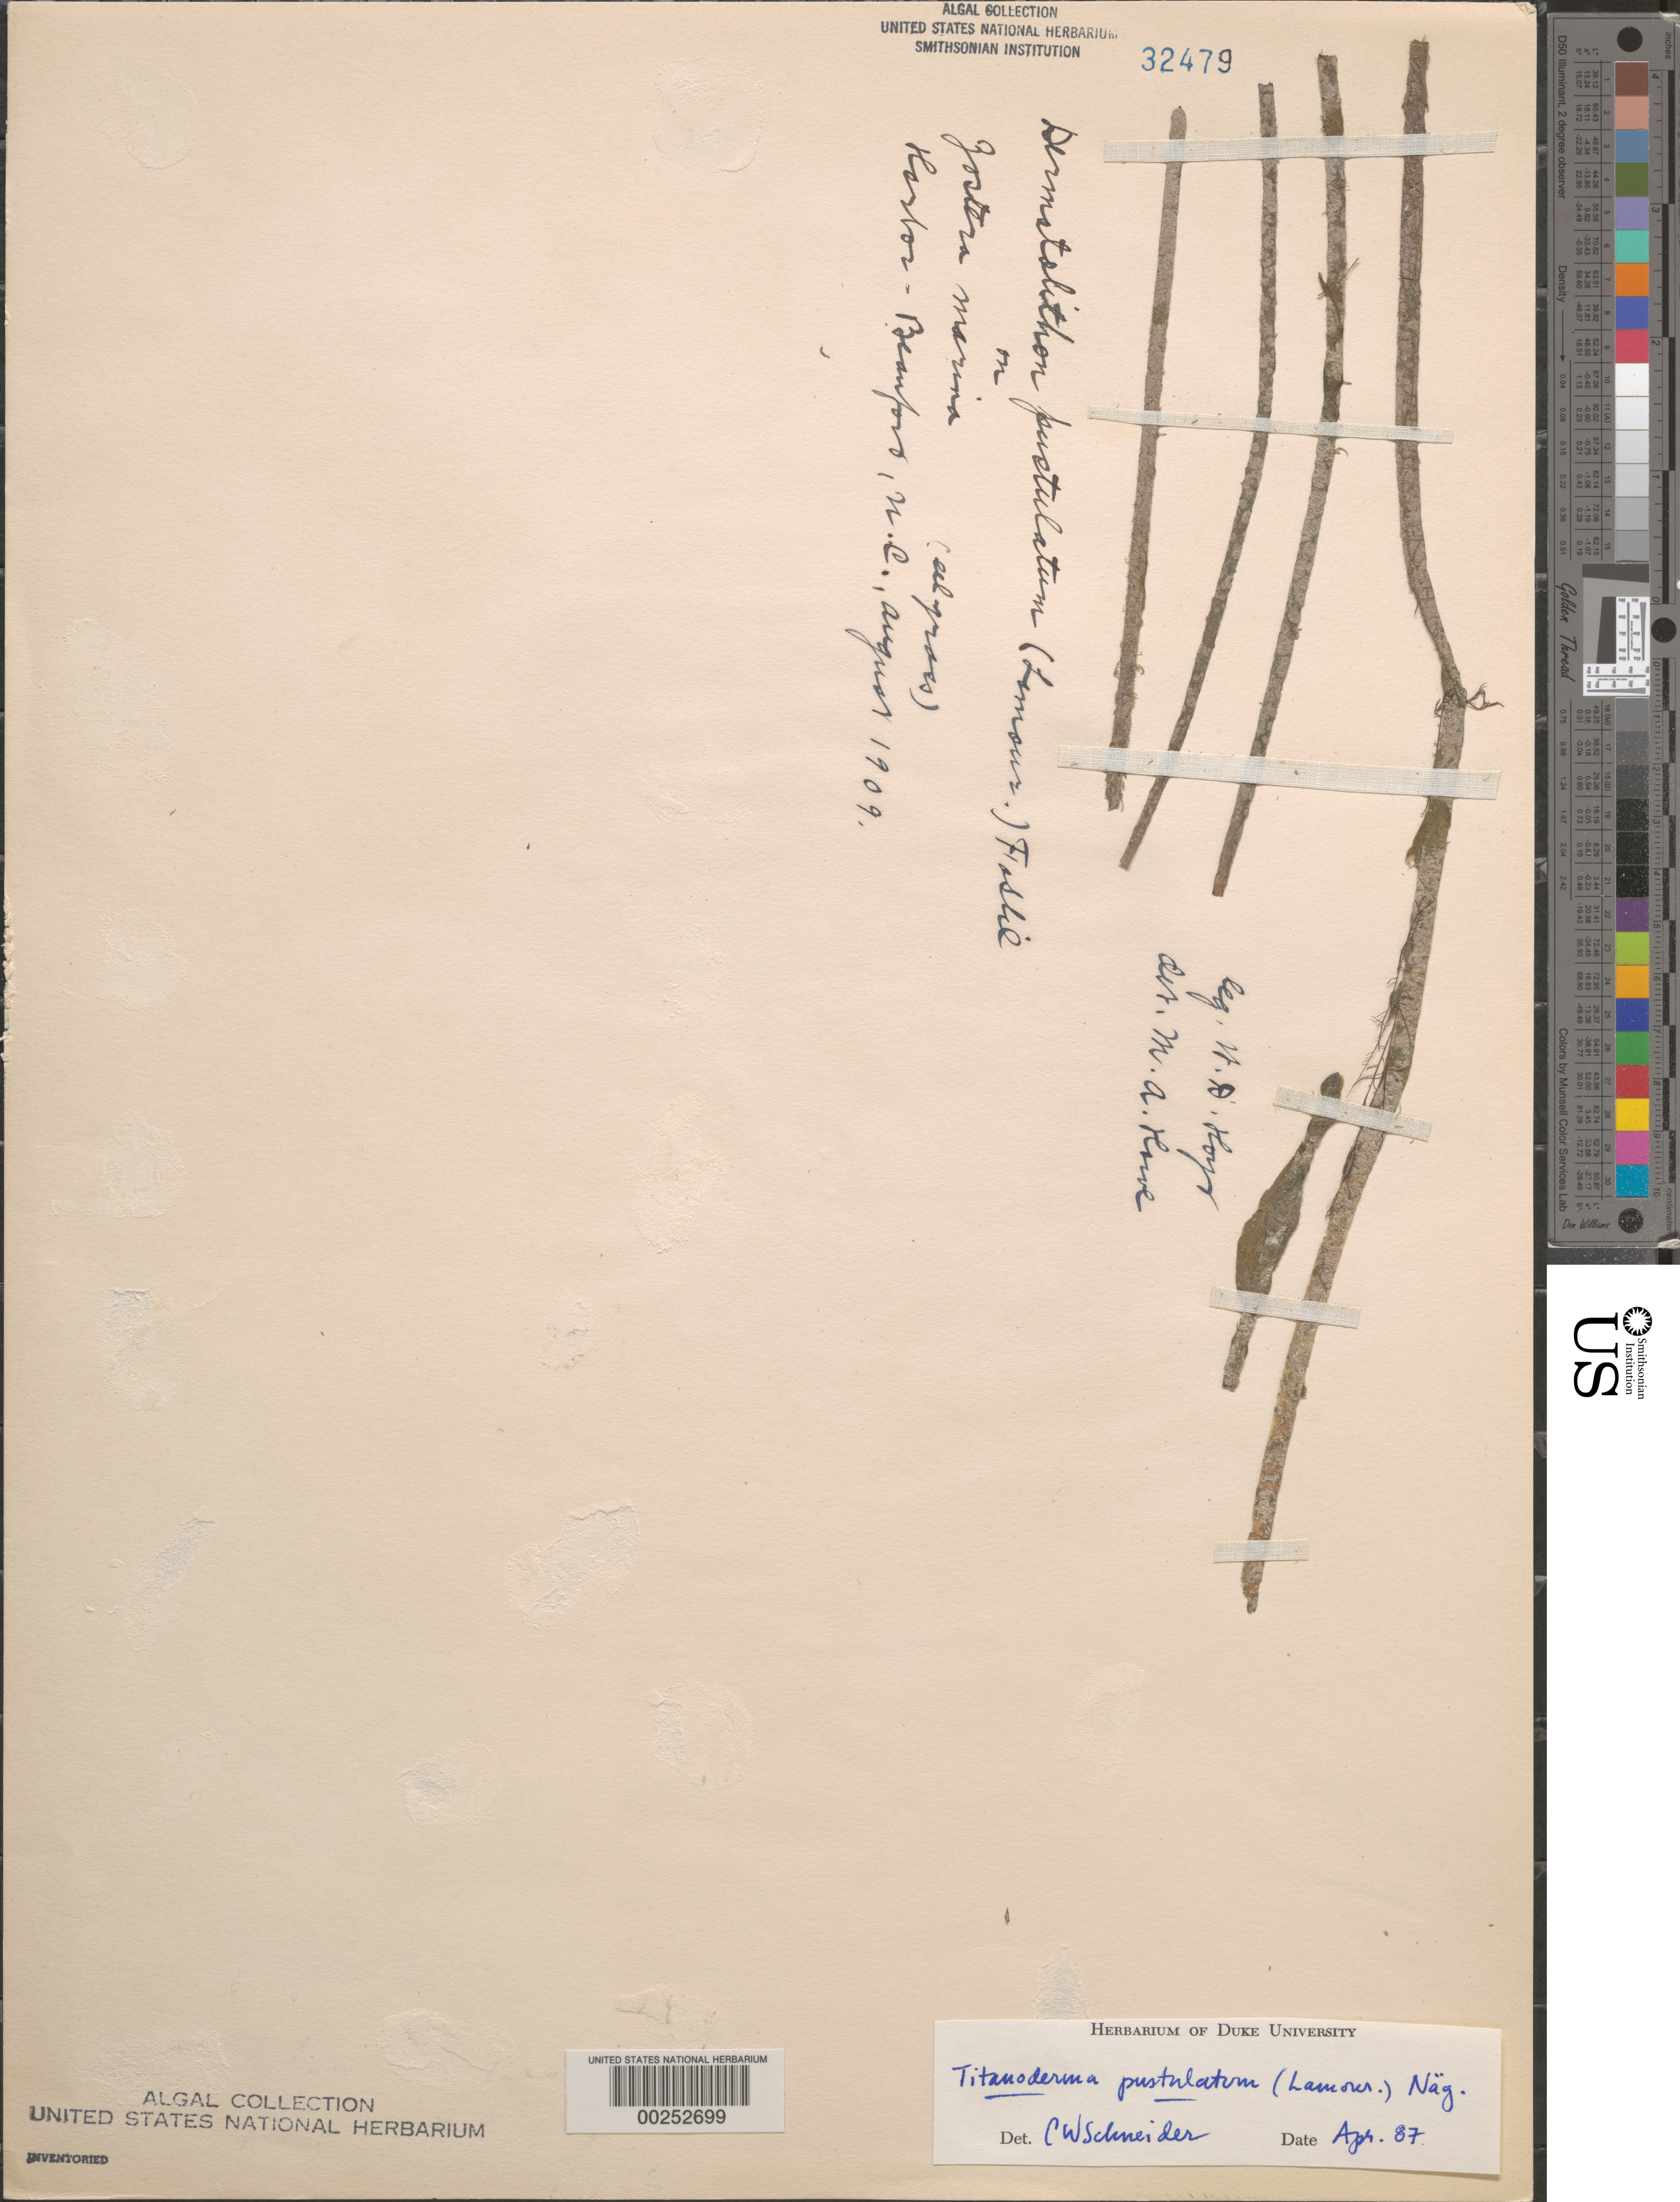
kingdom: Plantae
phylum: Rhodophyta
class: Florideophyceae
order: Corallinales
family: Lithophyllaceae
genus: Titanoderma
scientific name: Titanoderma pustulatum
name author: (J.V.Lamouroux) Naegeli in Naegeli & C. Cramer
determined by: Schneider, C. W.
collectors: W. D. Hoyt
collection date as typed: Aug 1909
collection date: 1909-08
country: United States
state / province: North Carolina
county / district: Carteret County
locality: Beaufort Harbor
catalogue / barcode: US 32479